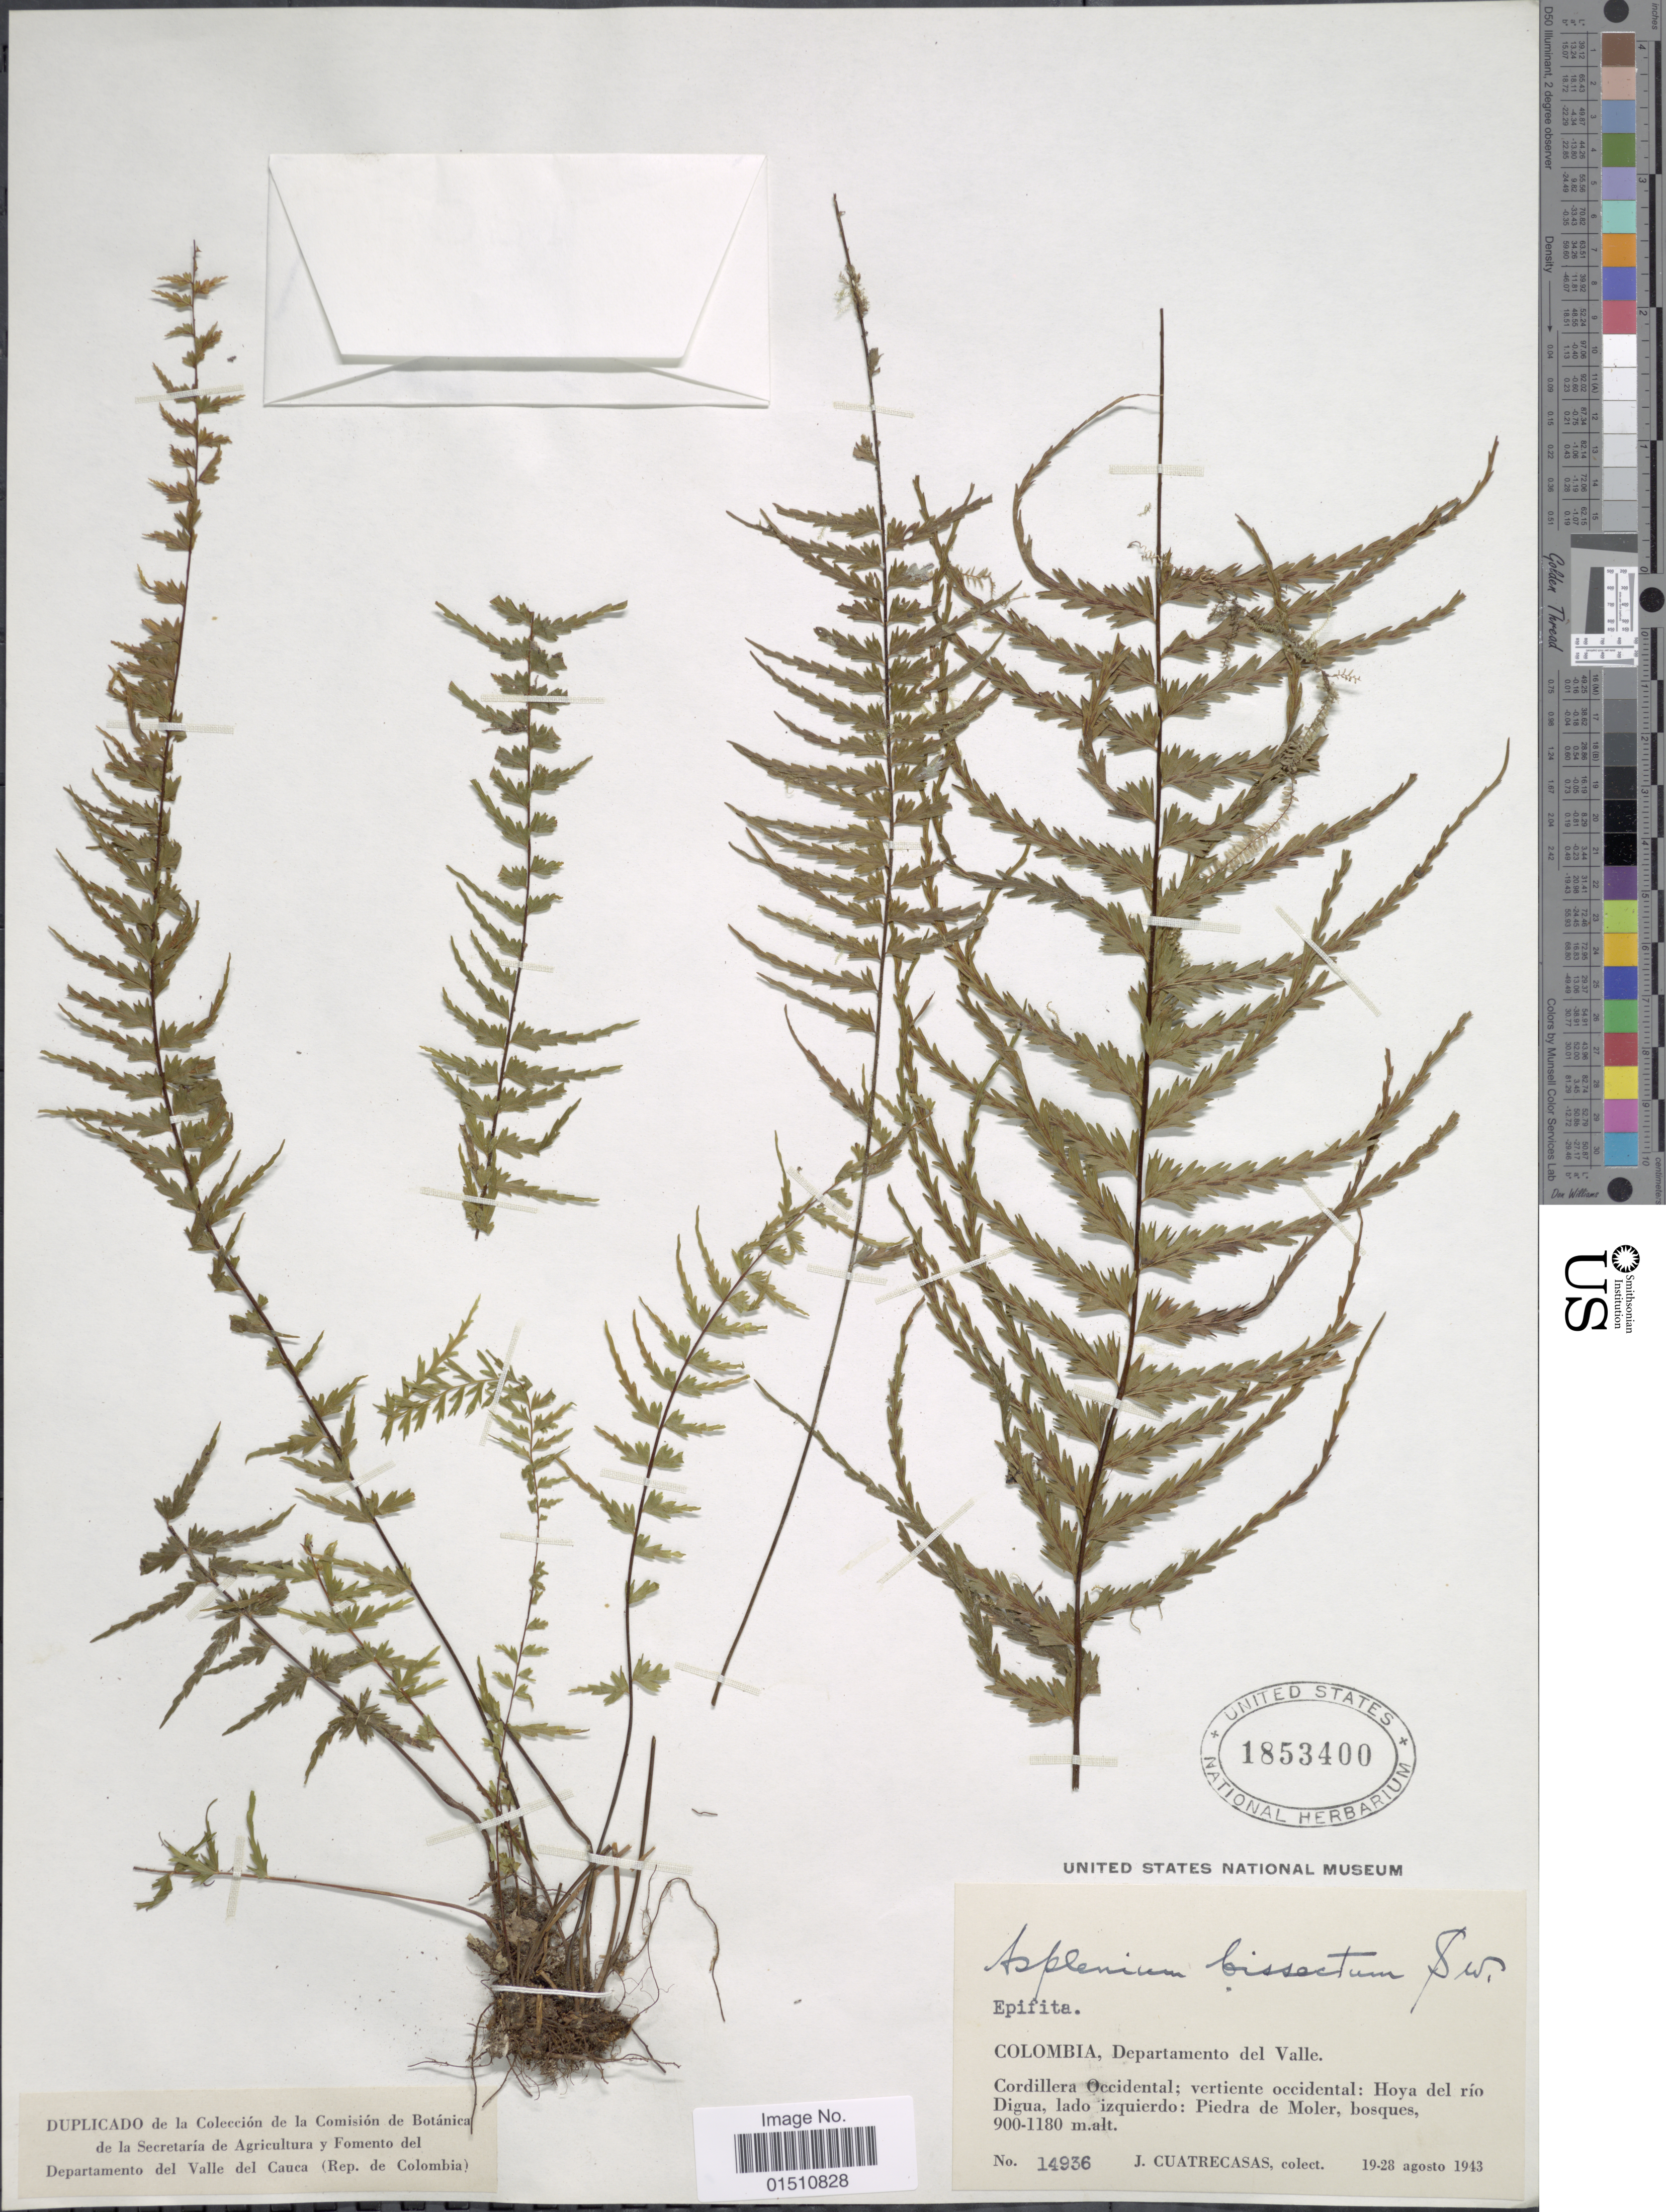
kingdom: Plantae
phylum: Tracheophyta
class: Polypodiopsida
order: Polypodiales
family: Aspleniaceae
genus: Asplenium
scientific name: Asplenium dissectum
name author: Brack. in Wilkes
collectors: J. Cuatrecasas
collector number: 14936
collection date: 1943-08-19/1943-08-28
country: Colombia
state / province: Valle del Cauca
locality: Colombia, Departamento del Valle, Cordillera Occidental; vertiente occidental: Hoya del rio Digua, lado izquierdo: Piedra de Moler.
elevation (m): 900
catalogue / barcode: US 1853400